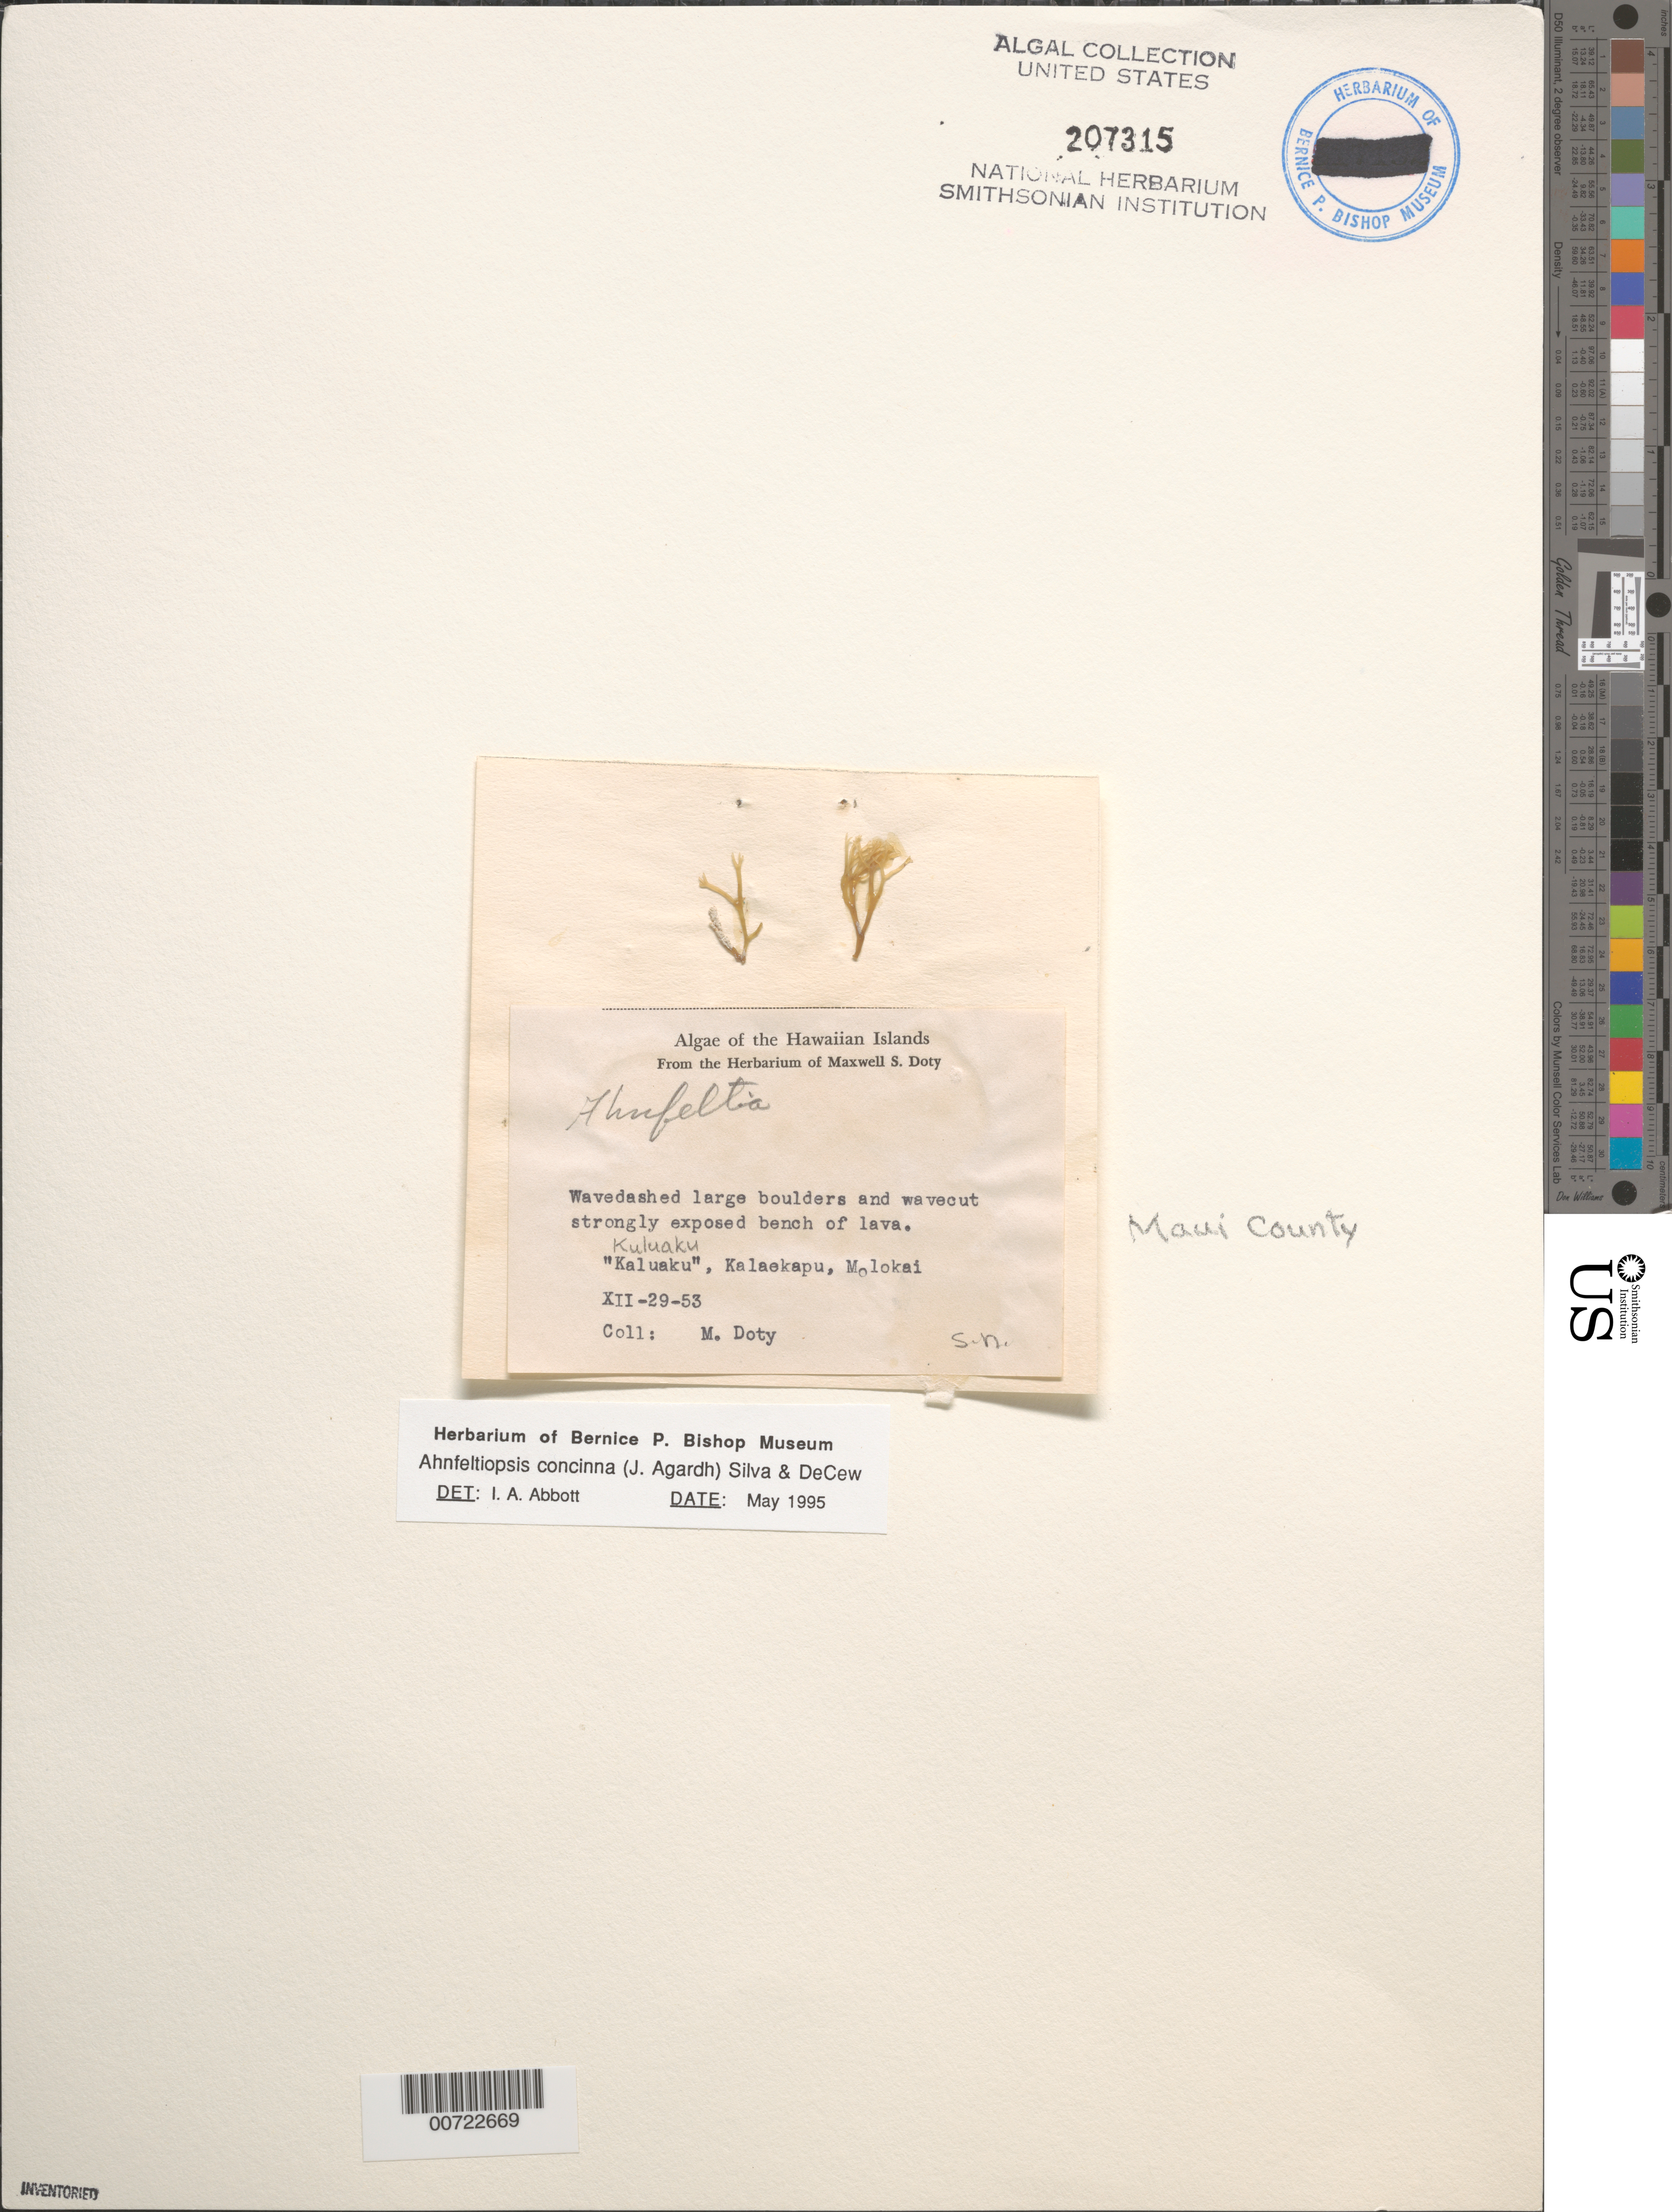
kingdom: Plantae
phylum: Rhodophyta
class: Florideophyceae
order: Gigartinales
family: Phyllophoraceae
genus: Gymnogongrus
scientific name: Gymnogongrus durvillei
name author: (Bory) M.S.Calderon & S.M. Boo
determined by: Algae name updating Project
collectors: M. S. Doty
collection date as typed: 29 Dec 1953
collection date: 1953-12-29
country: United States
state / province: Hawaii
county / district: Maui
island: Moloka'i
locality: Kuluaku ("Kaluaku"), Kalaekapu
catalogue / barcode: US 207315